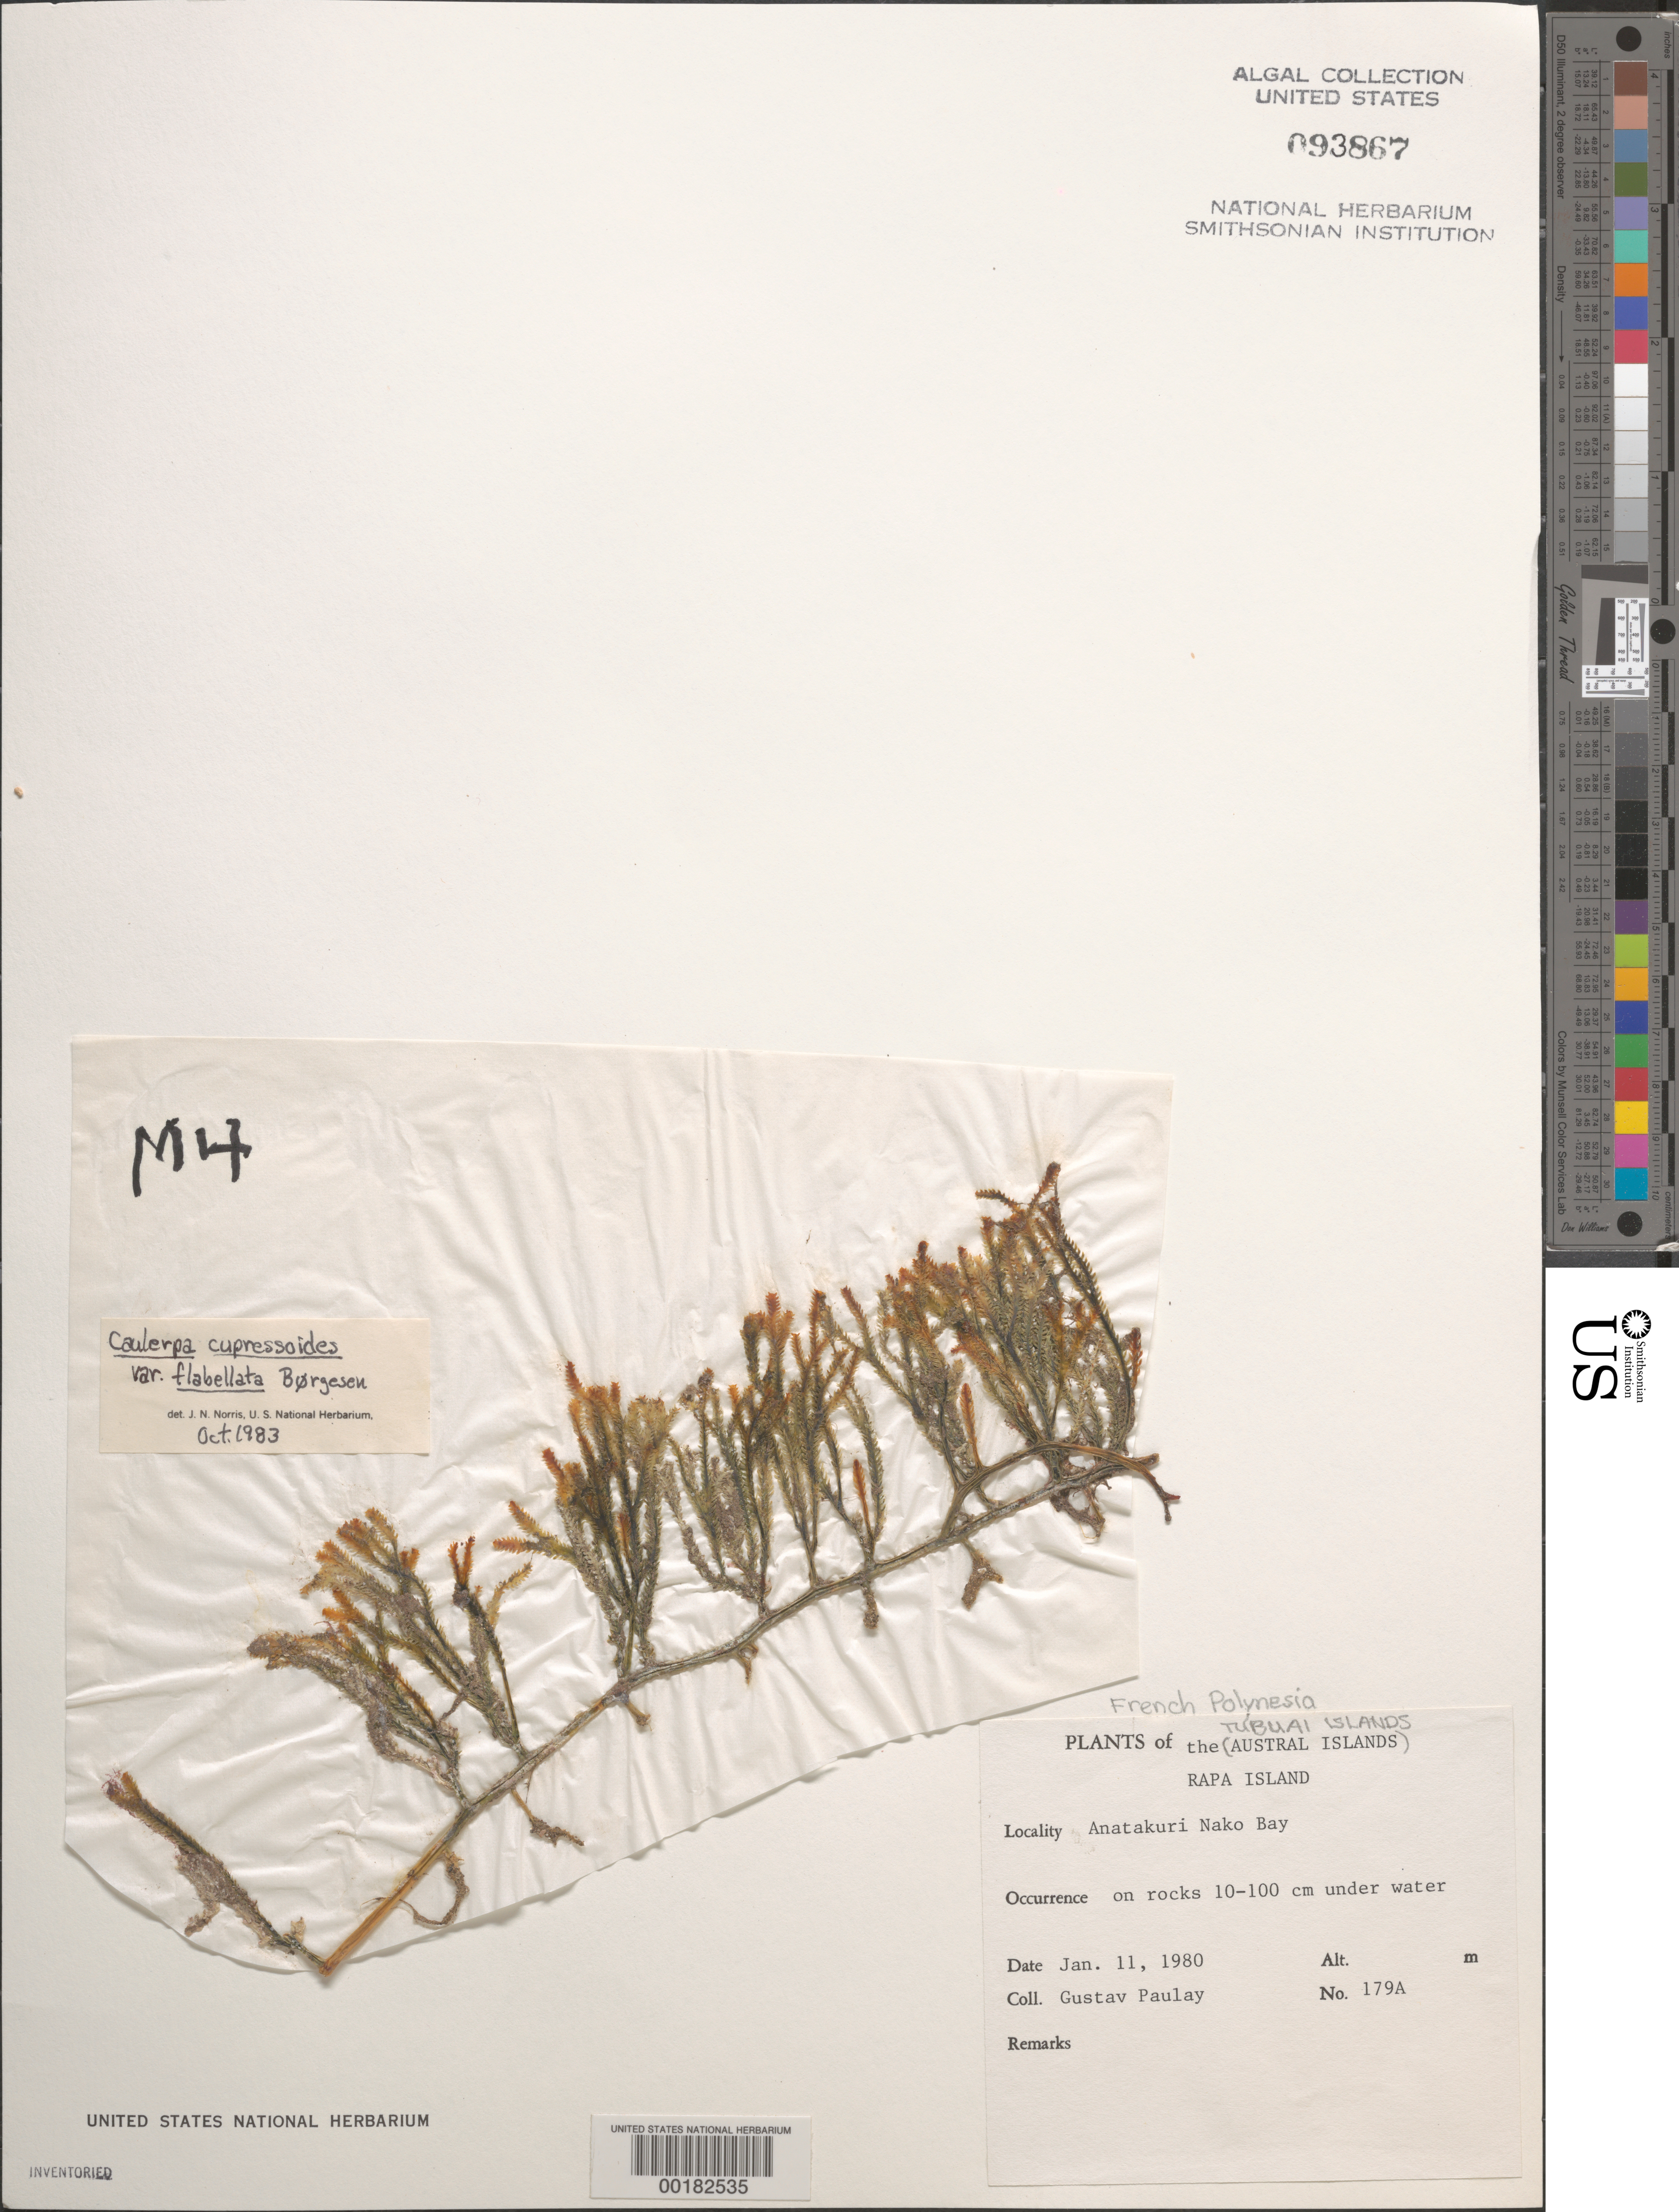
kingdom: Plantae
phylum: Chlorophyta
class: Ulvophyceae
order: Bryopsidales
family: Caulerpaceae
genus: Caulerpa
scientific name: Caulerpa cupressoides var. flabellata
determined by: Norris, James N.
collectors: G. Paulay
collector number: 179a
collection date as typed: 11 Jan 1980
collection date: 1980-01-11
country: French Polynesia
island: Rapa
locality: Rapa Island, Anatakuri Nako Bay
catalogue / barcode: US 93867